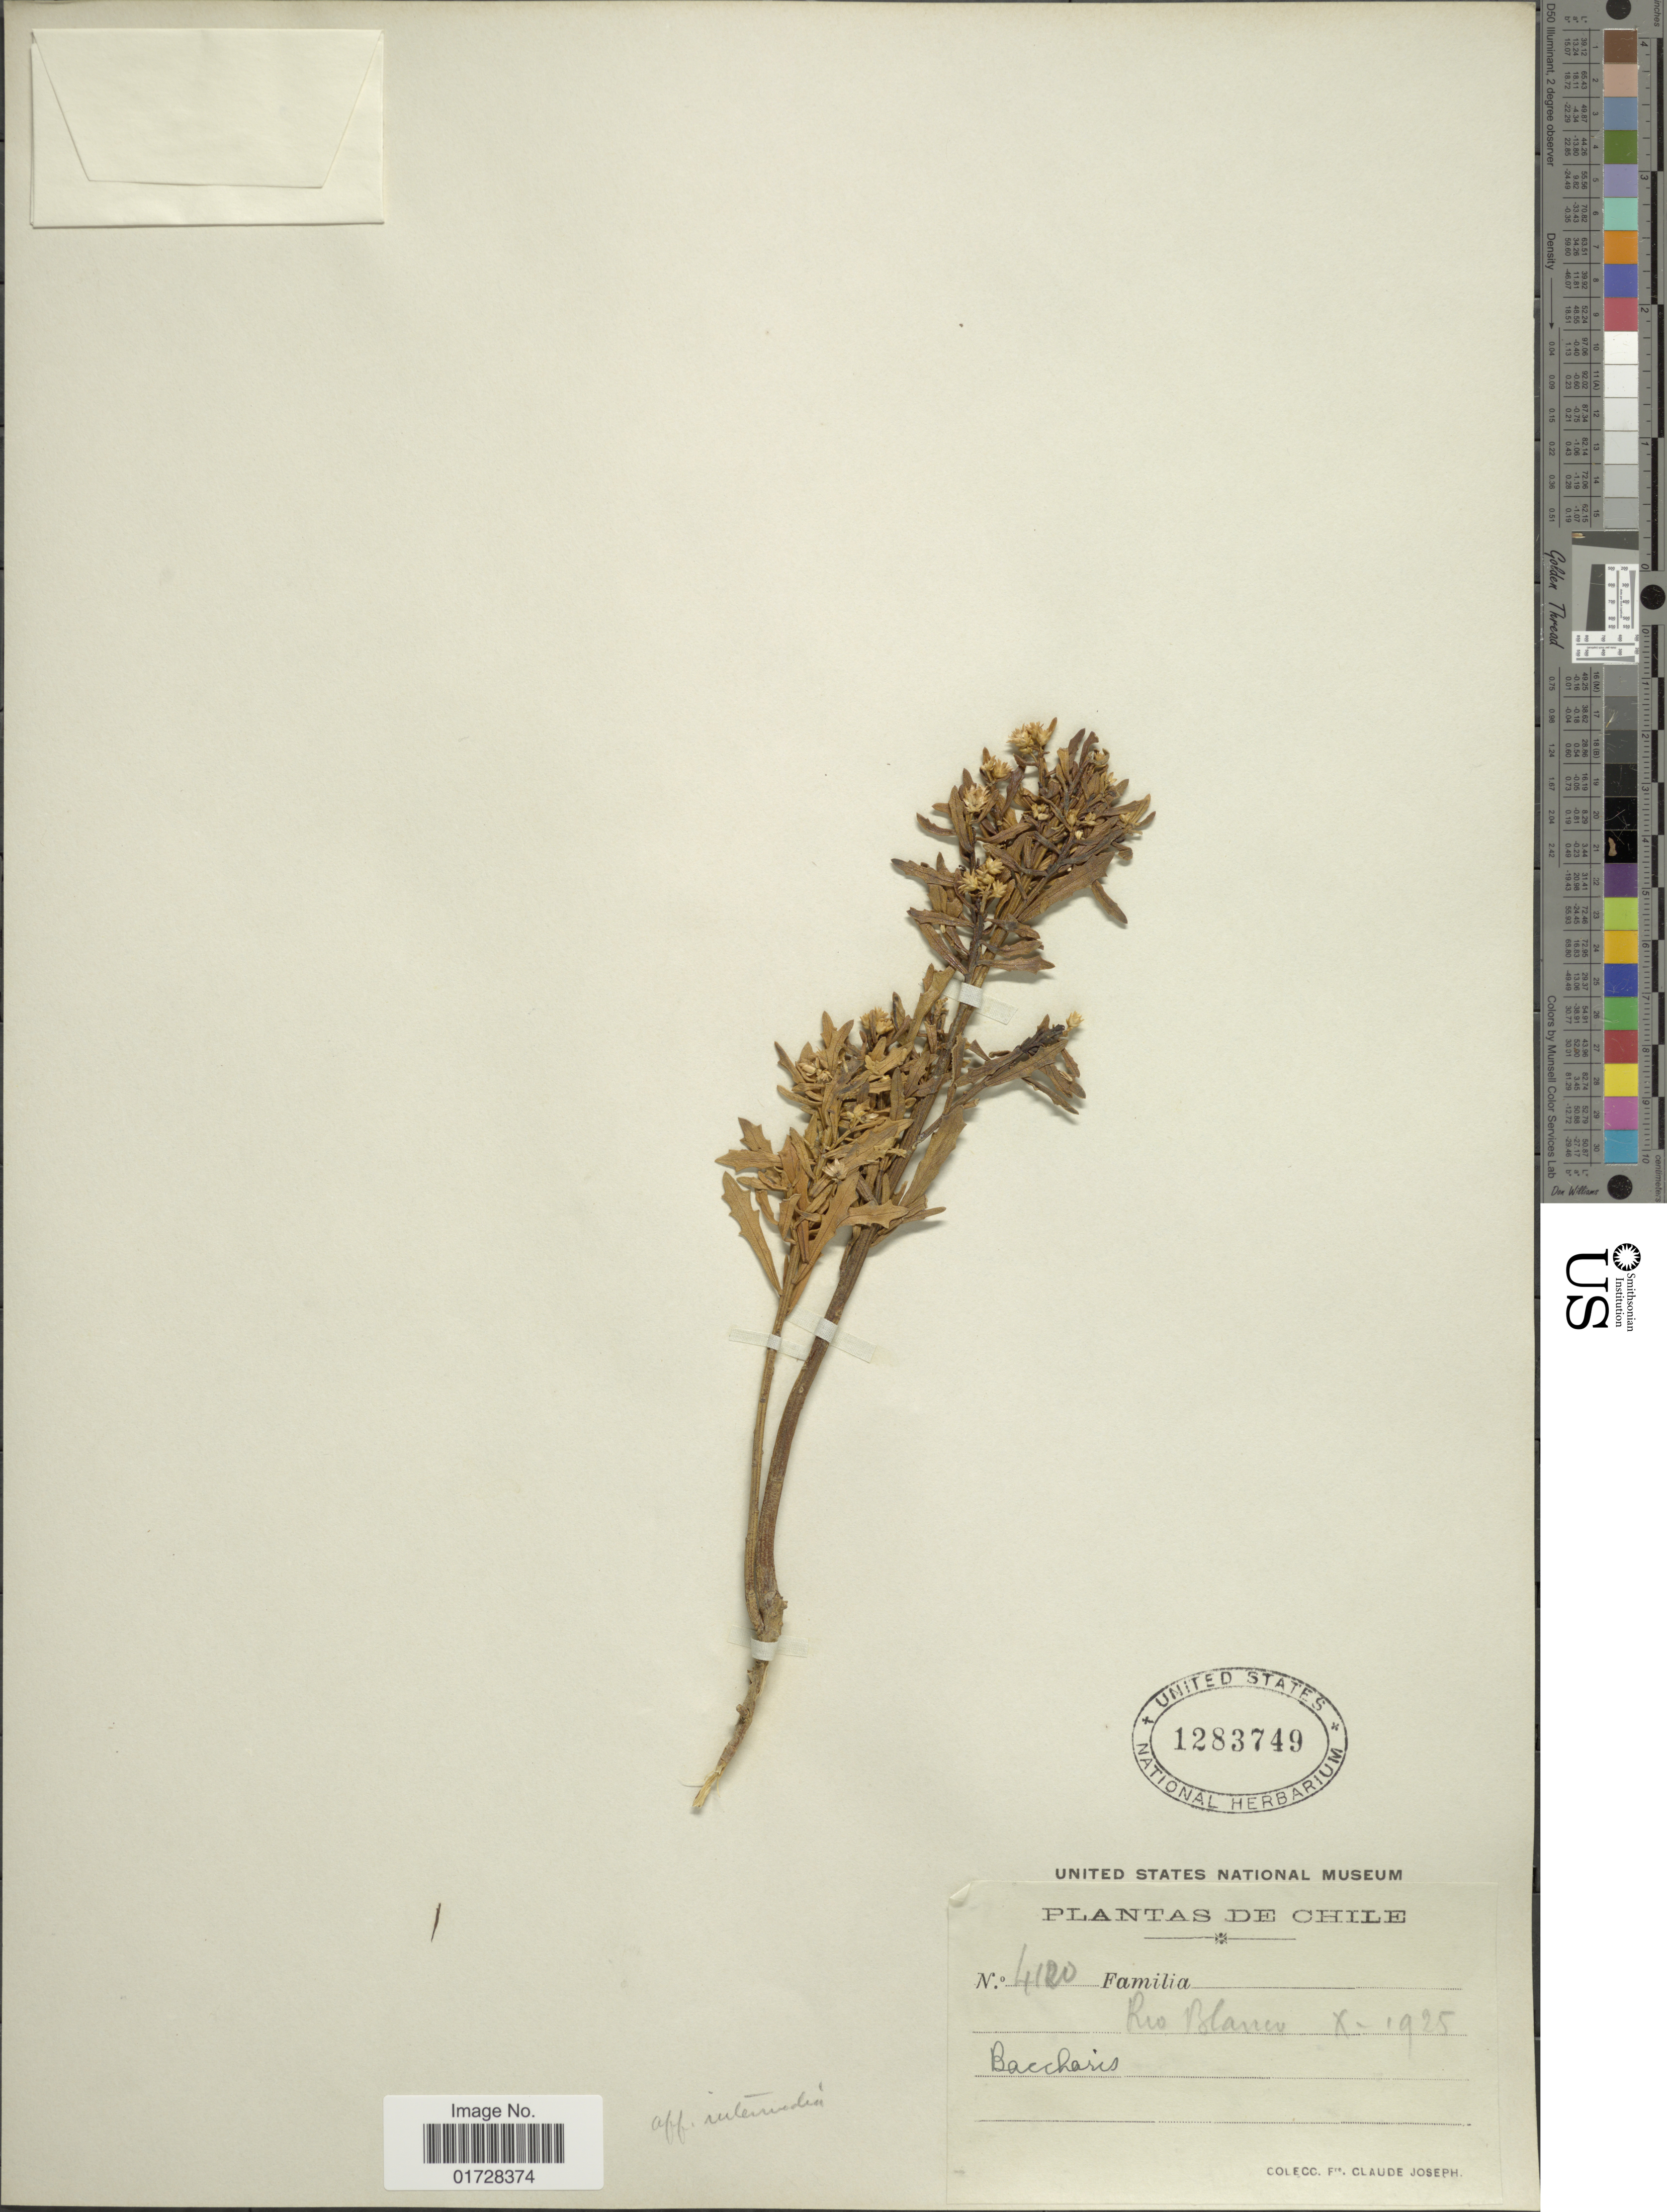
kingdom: Plantae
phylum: Tracheophyta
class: Magnoliopsida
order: Asterales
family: Asteraceae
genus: Baccharis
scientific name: Baccharis sp.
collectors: Bro. Claude-Joseph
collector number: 4120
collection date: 1925-10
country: Chile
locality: Rio Blanco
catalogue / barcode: US 1283749